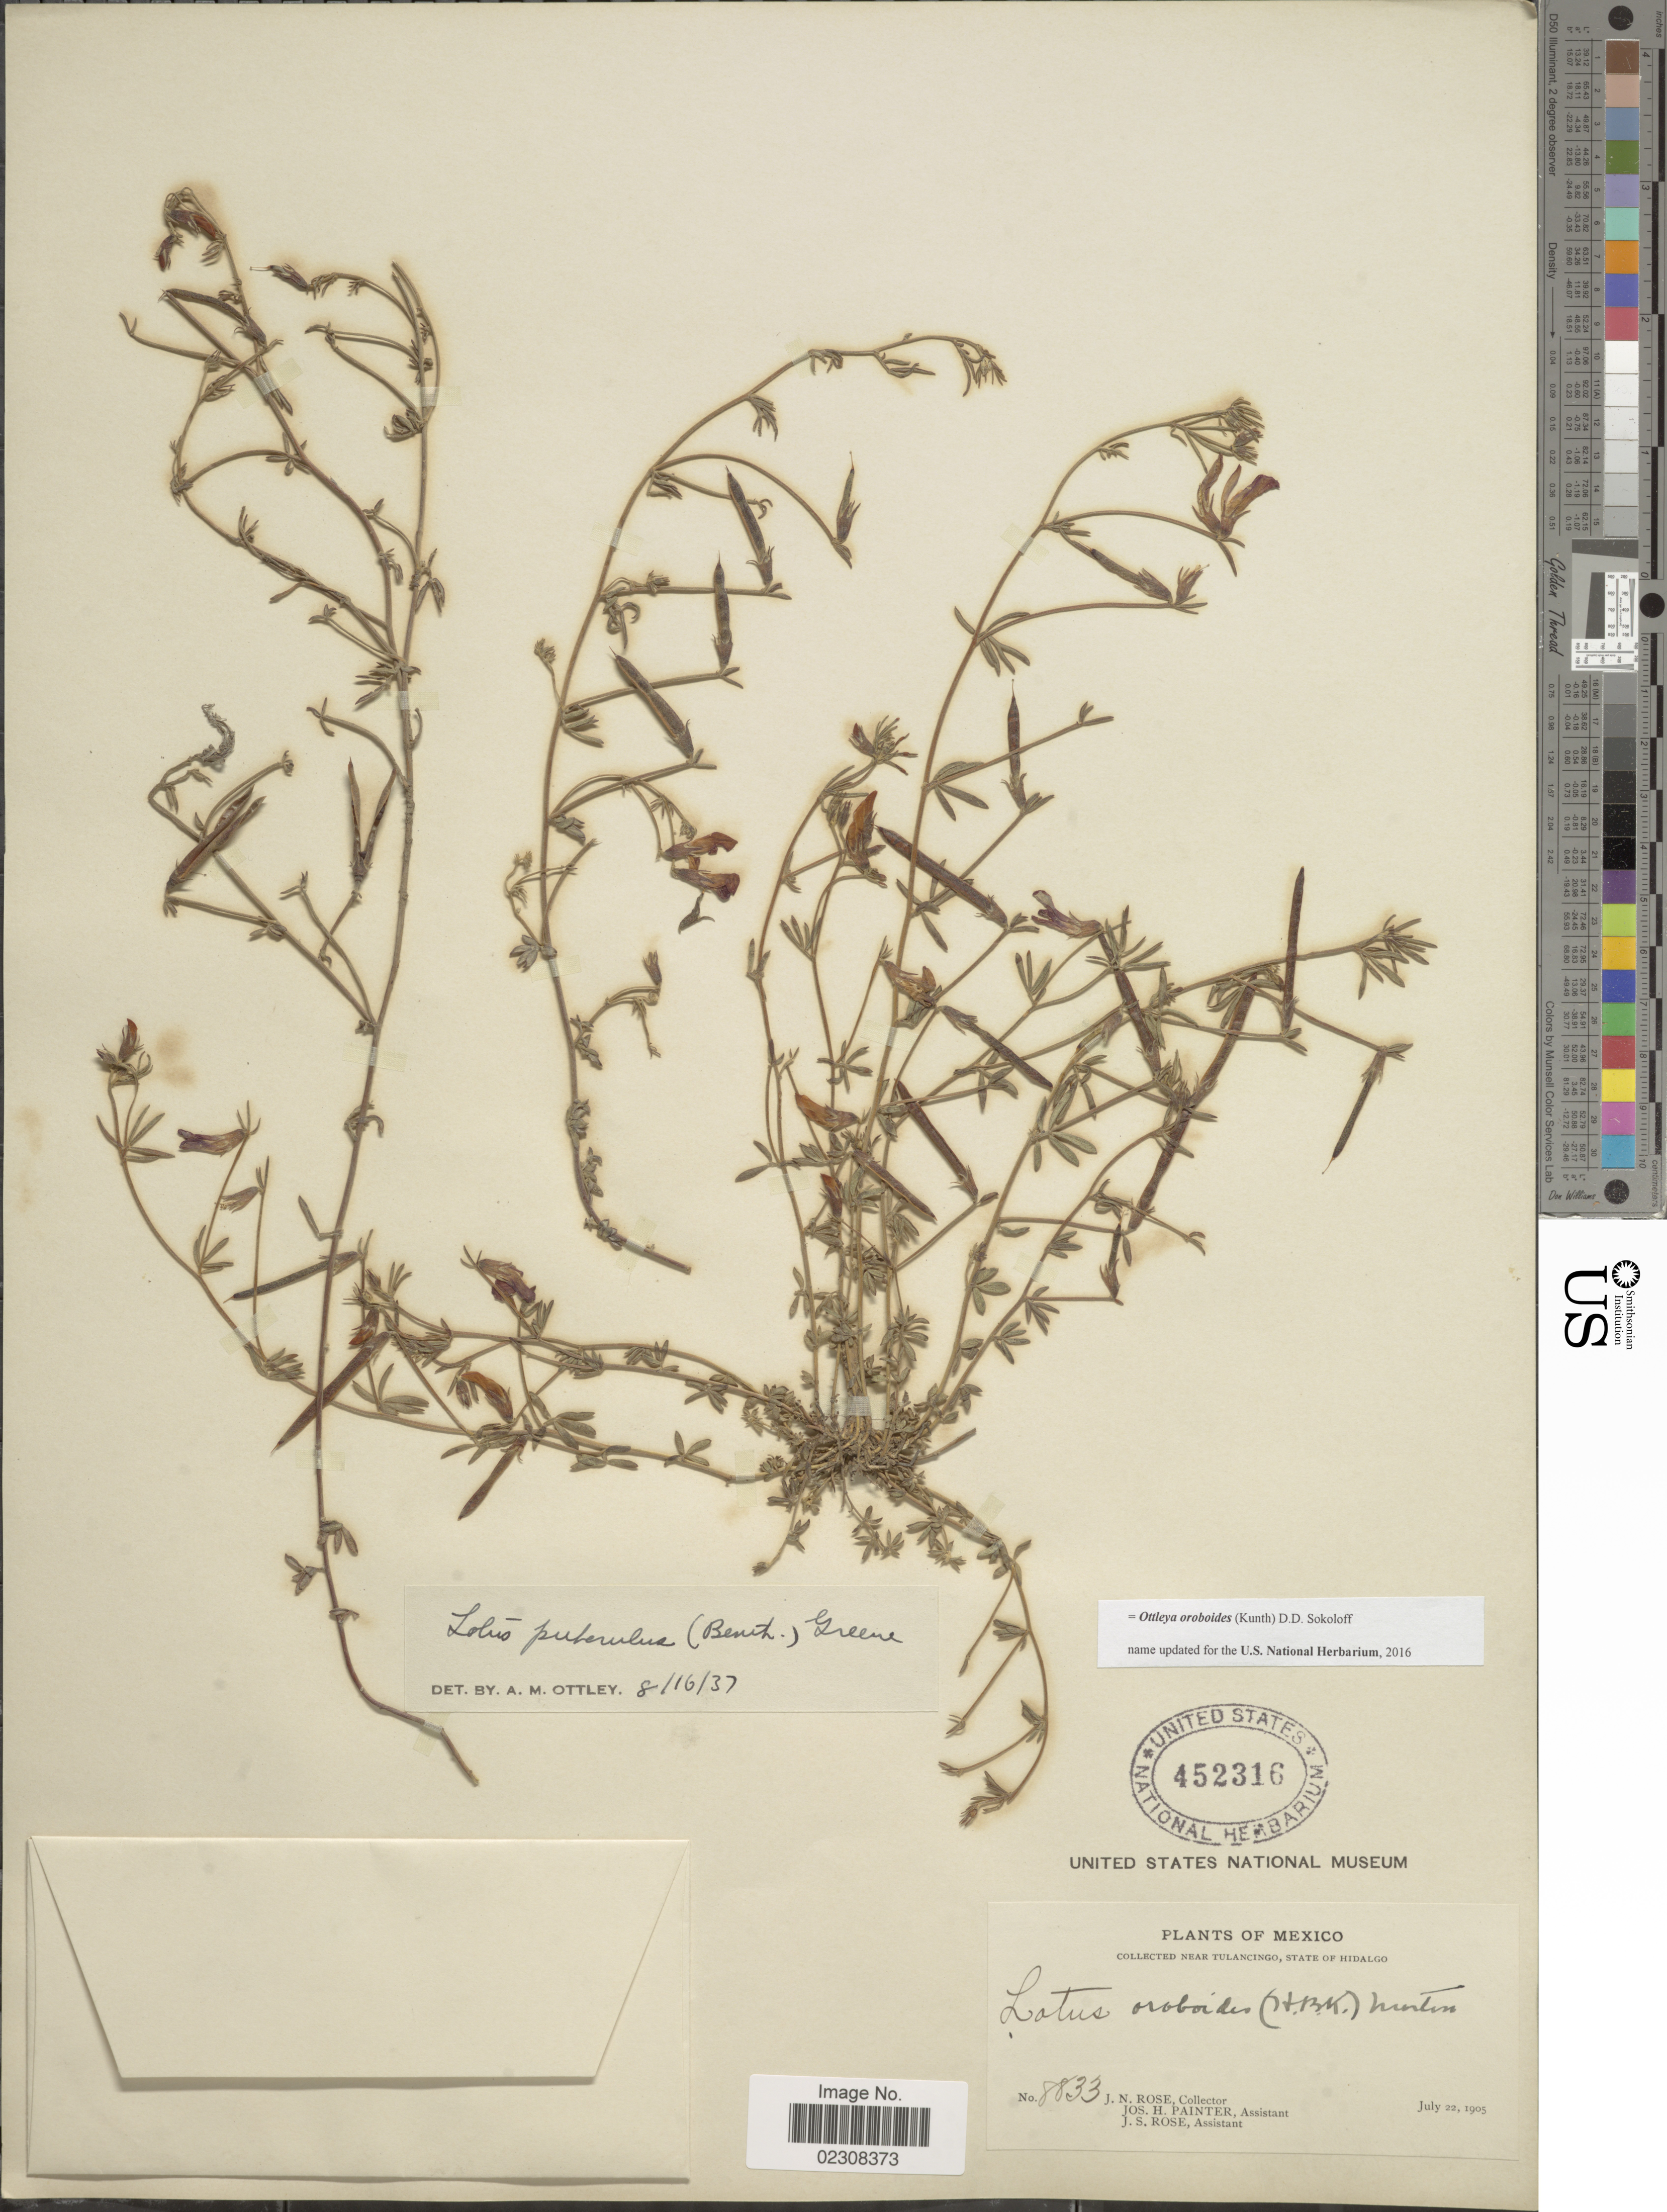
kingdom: Plantae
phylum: Tracheophyta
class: Magnoliopsida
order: Fabales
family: Fabaceae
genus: Ottleya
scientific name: Ottleya oroboides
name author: (Kunth) D.D. Sokoloff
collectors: J. N. Rose, J. H. Painter & J. S. Rose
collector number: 8833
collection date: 1905-07-22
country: Mexico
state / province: Hidalgo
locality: Near Tulancingo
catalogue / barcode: US 452316